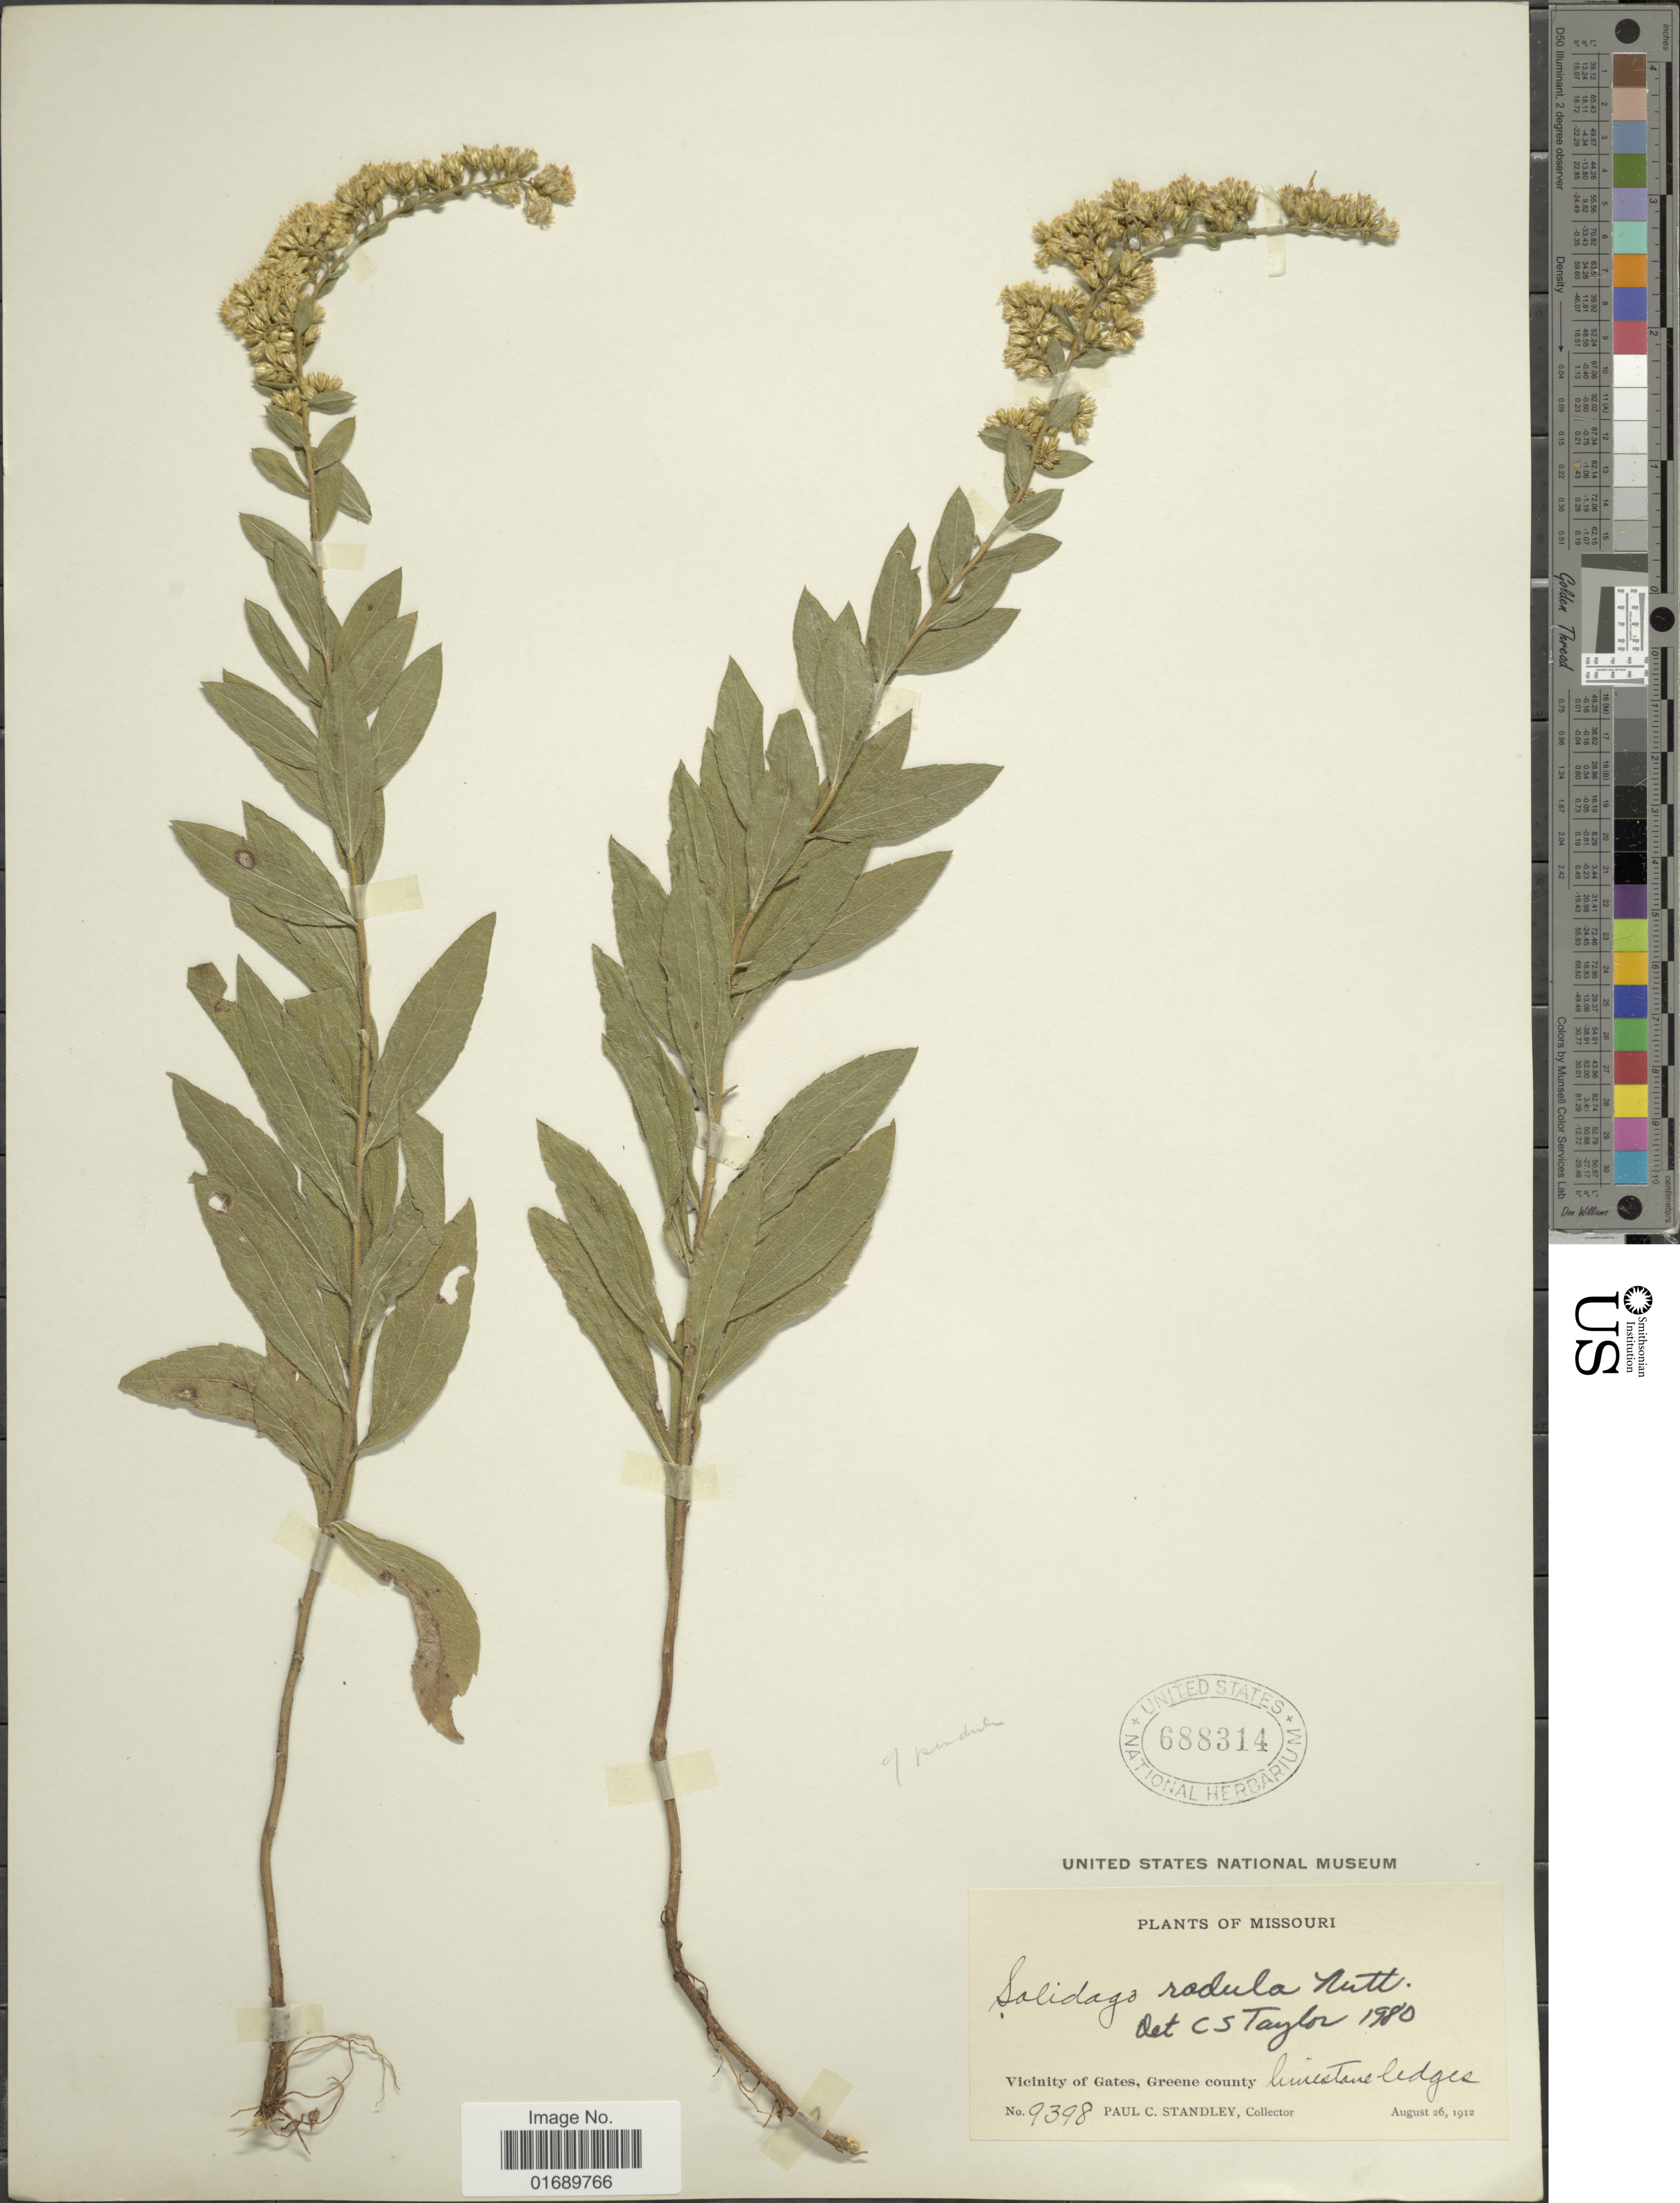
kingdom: Plantae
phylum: Tracheophyta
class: Magnoliopsida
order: Asterales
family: Asteraceae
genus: Solidago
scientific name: Solidago radula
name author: Nutt.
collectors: P. C. Standley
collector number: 9398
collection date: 1912-08-26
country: United States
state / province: Missouri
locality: Vicinity of Gates, Greene county, limestone ledges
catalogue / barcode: US 688314